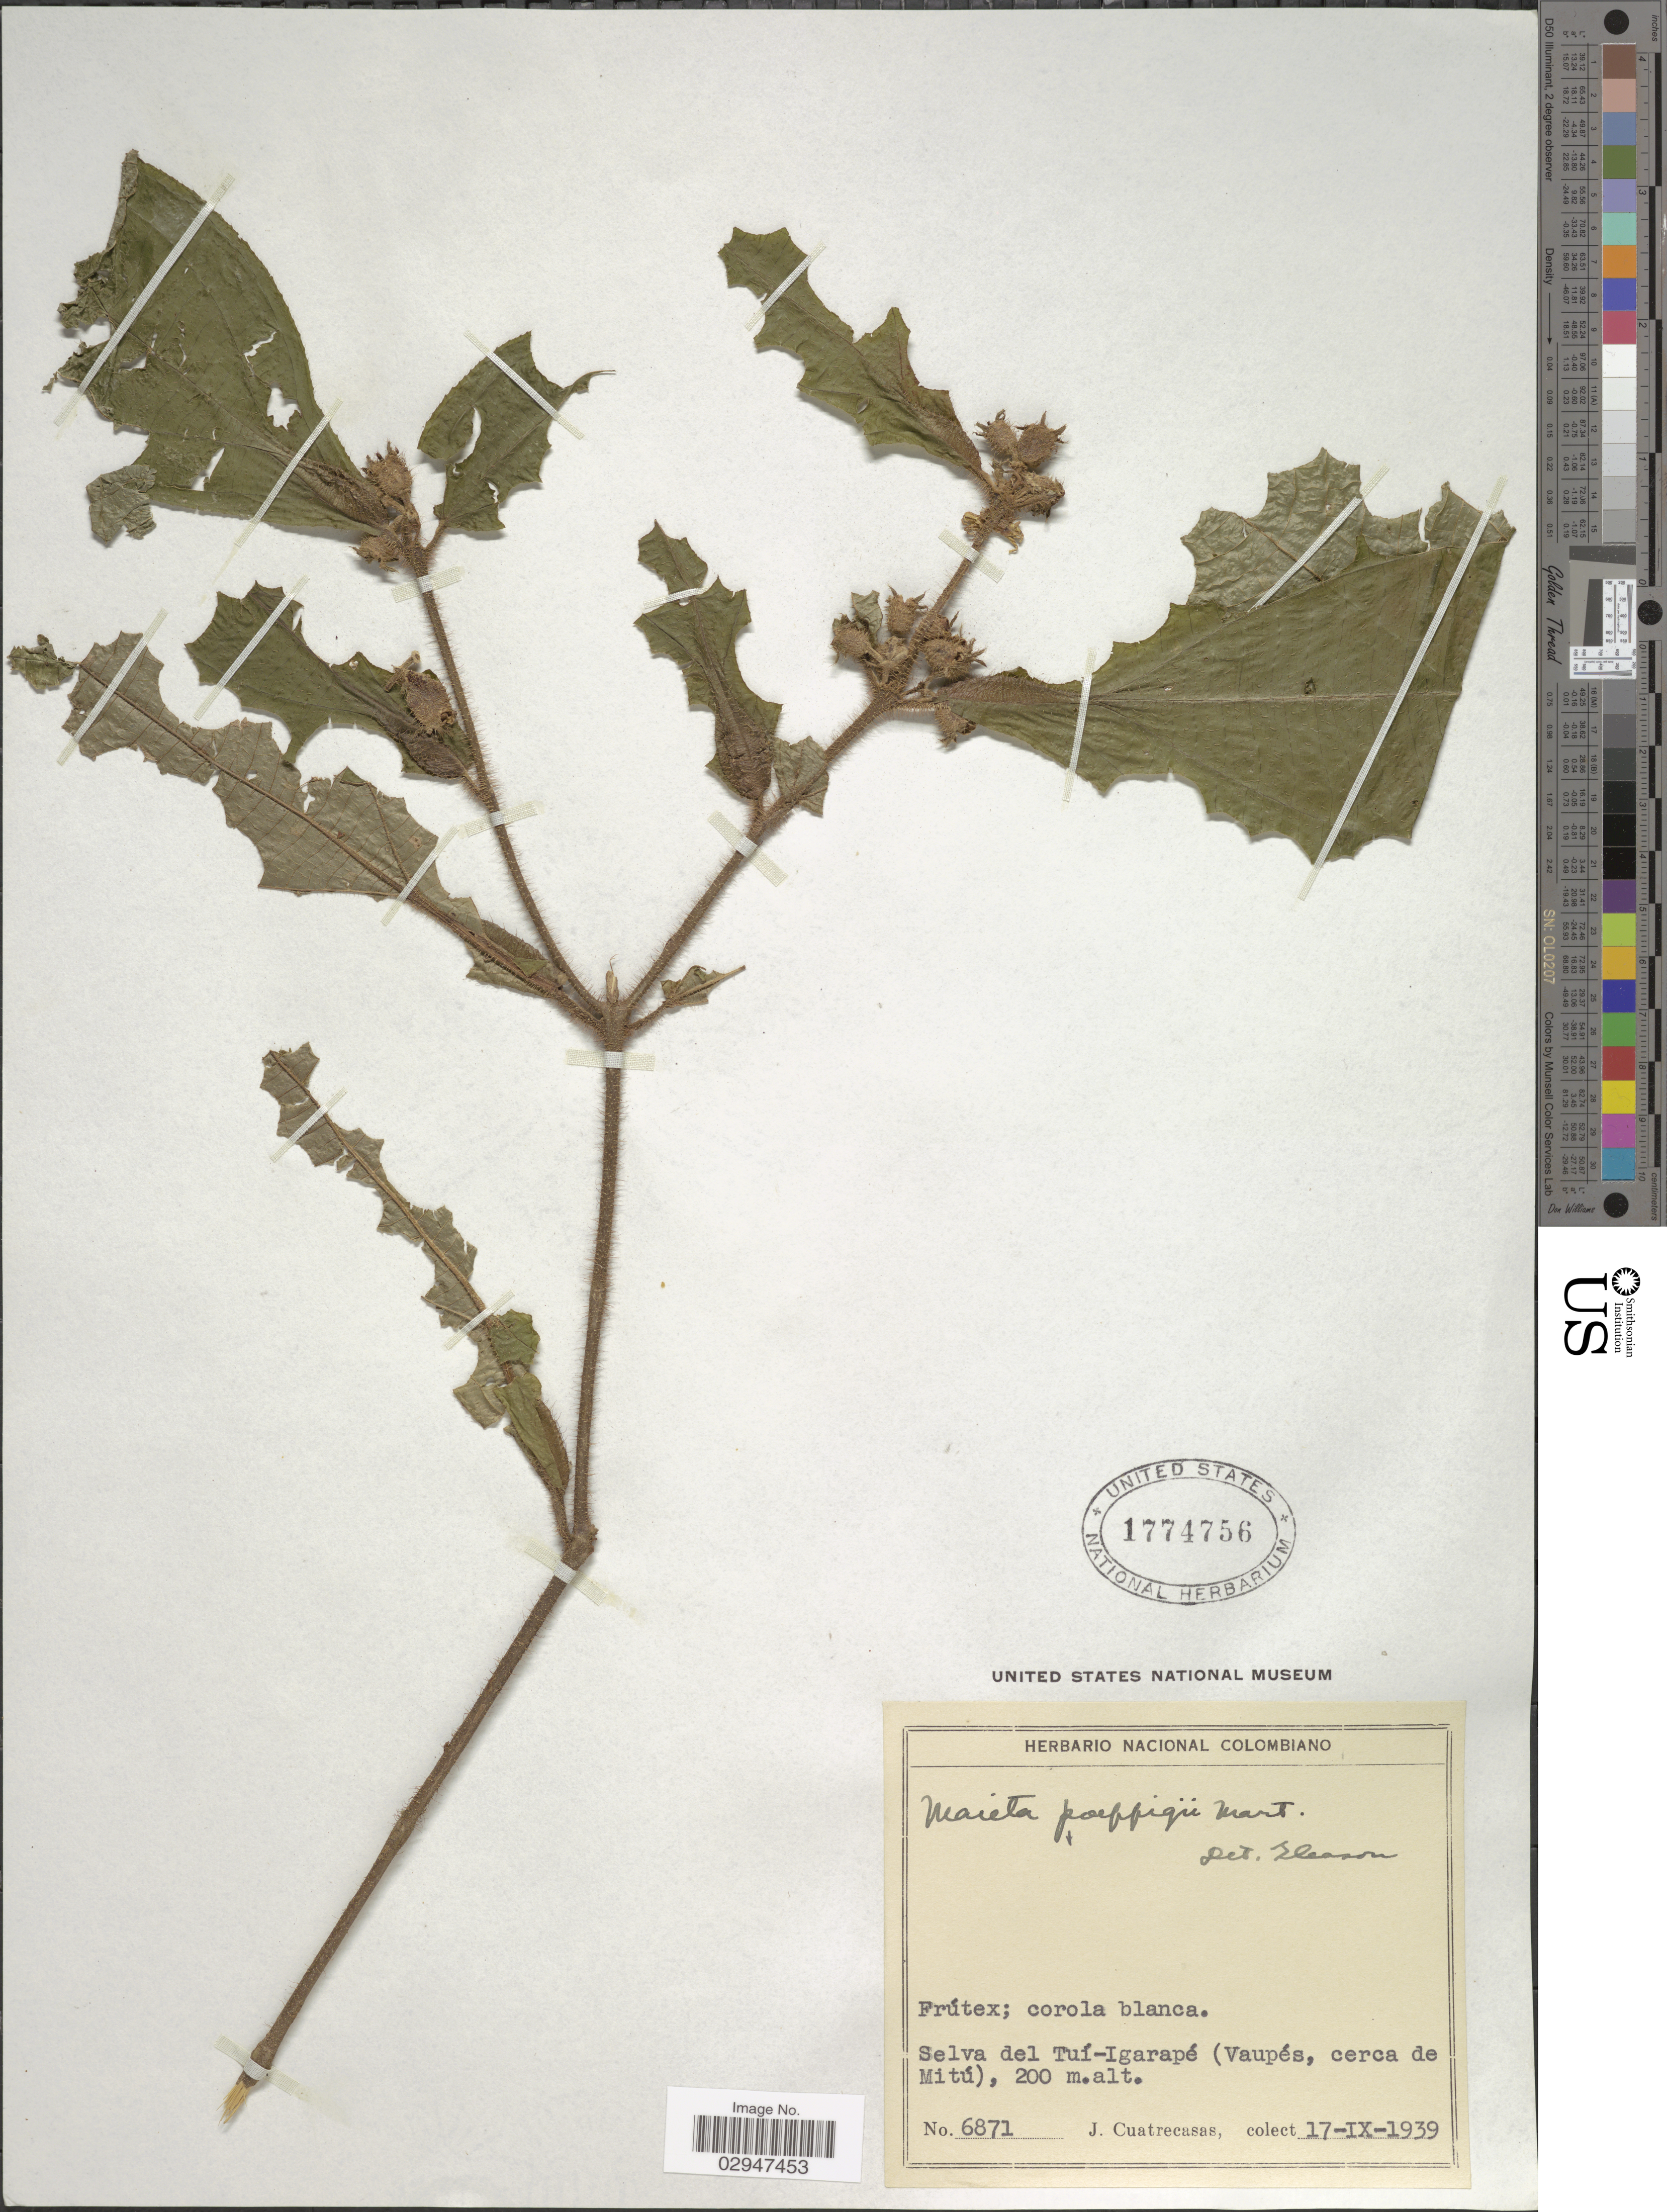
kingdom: Plantae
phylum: Tracheophyta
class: Magnoliopsida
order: Myrtales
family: Melastomataceae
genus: Maieta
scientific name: Maieta poeppigii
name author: Mart. ex Triana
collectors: J. Cuatrecasas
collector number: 6871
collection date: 1939-09-17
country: Colombia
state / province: Vaupés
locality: Selva del Tuí-Igarapé (Vaupés, cerca de Mitú).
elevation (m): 200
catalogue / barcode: US 1774756